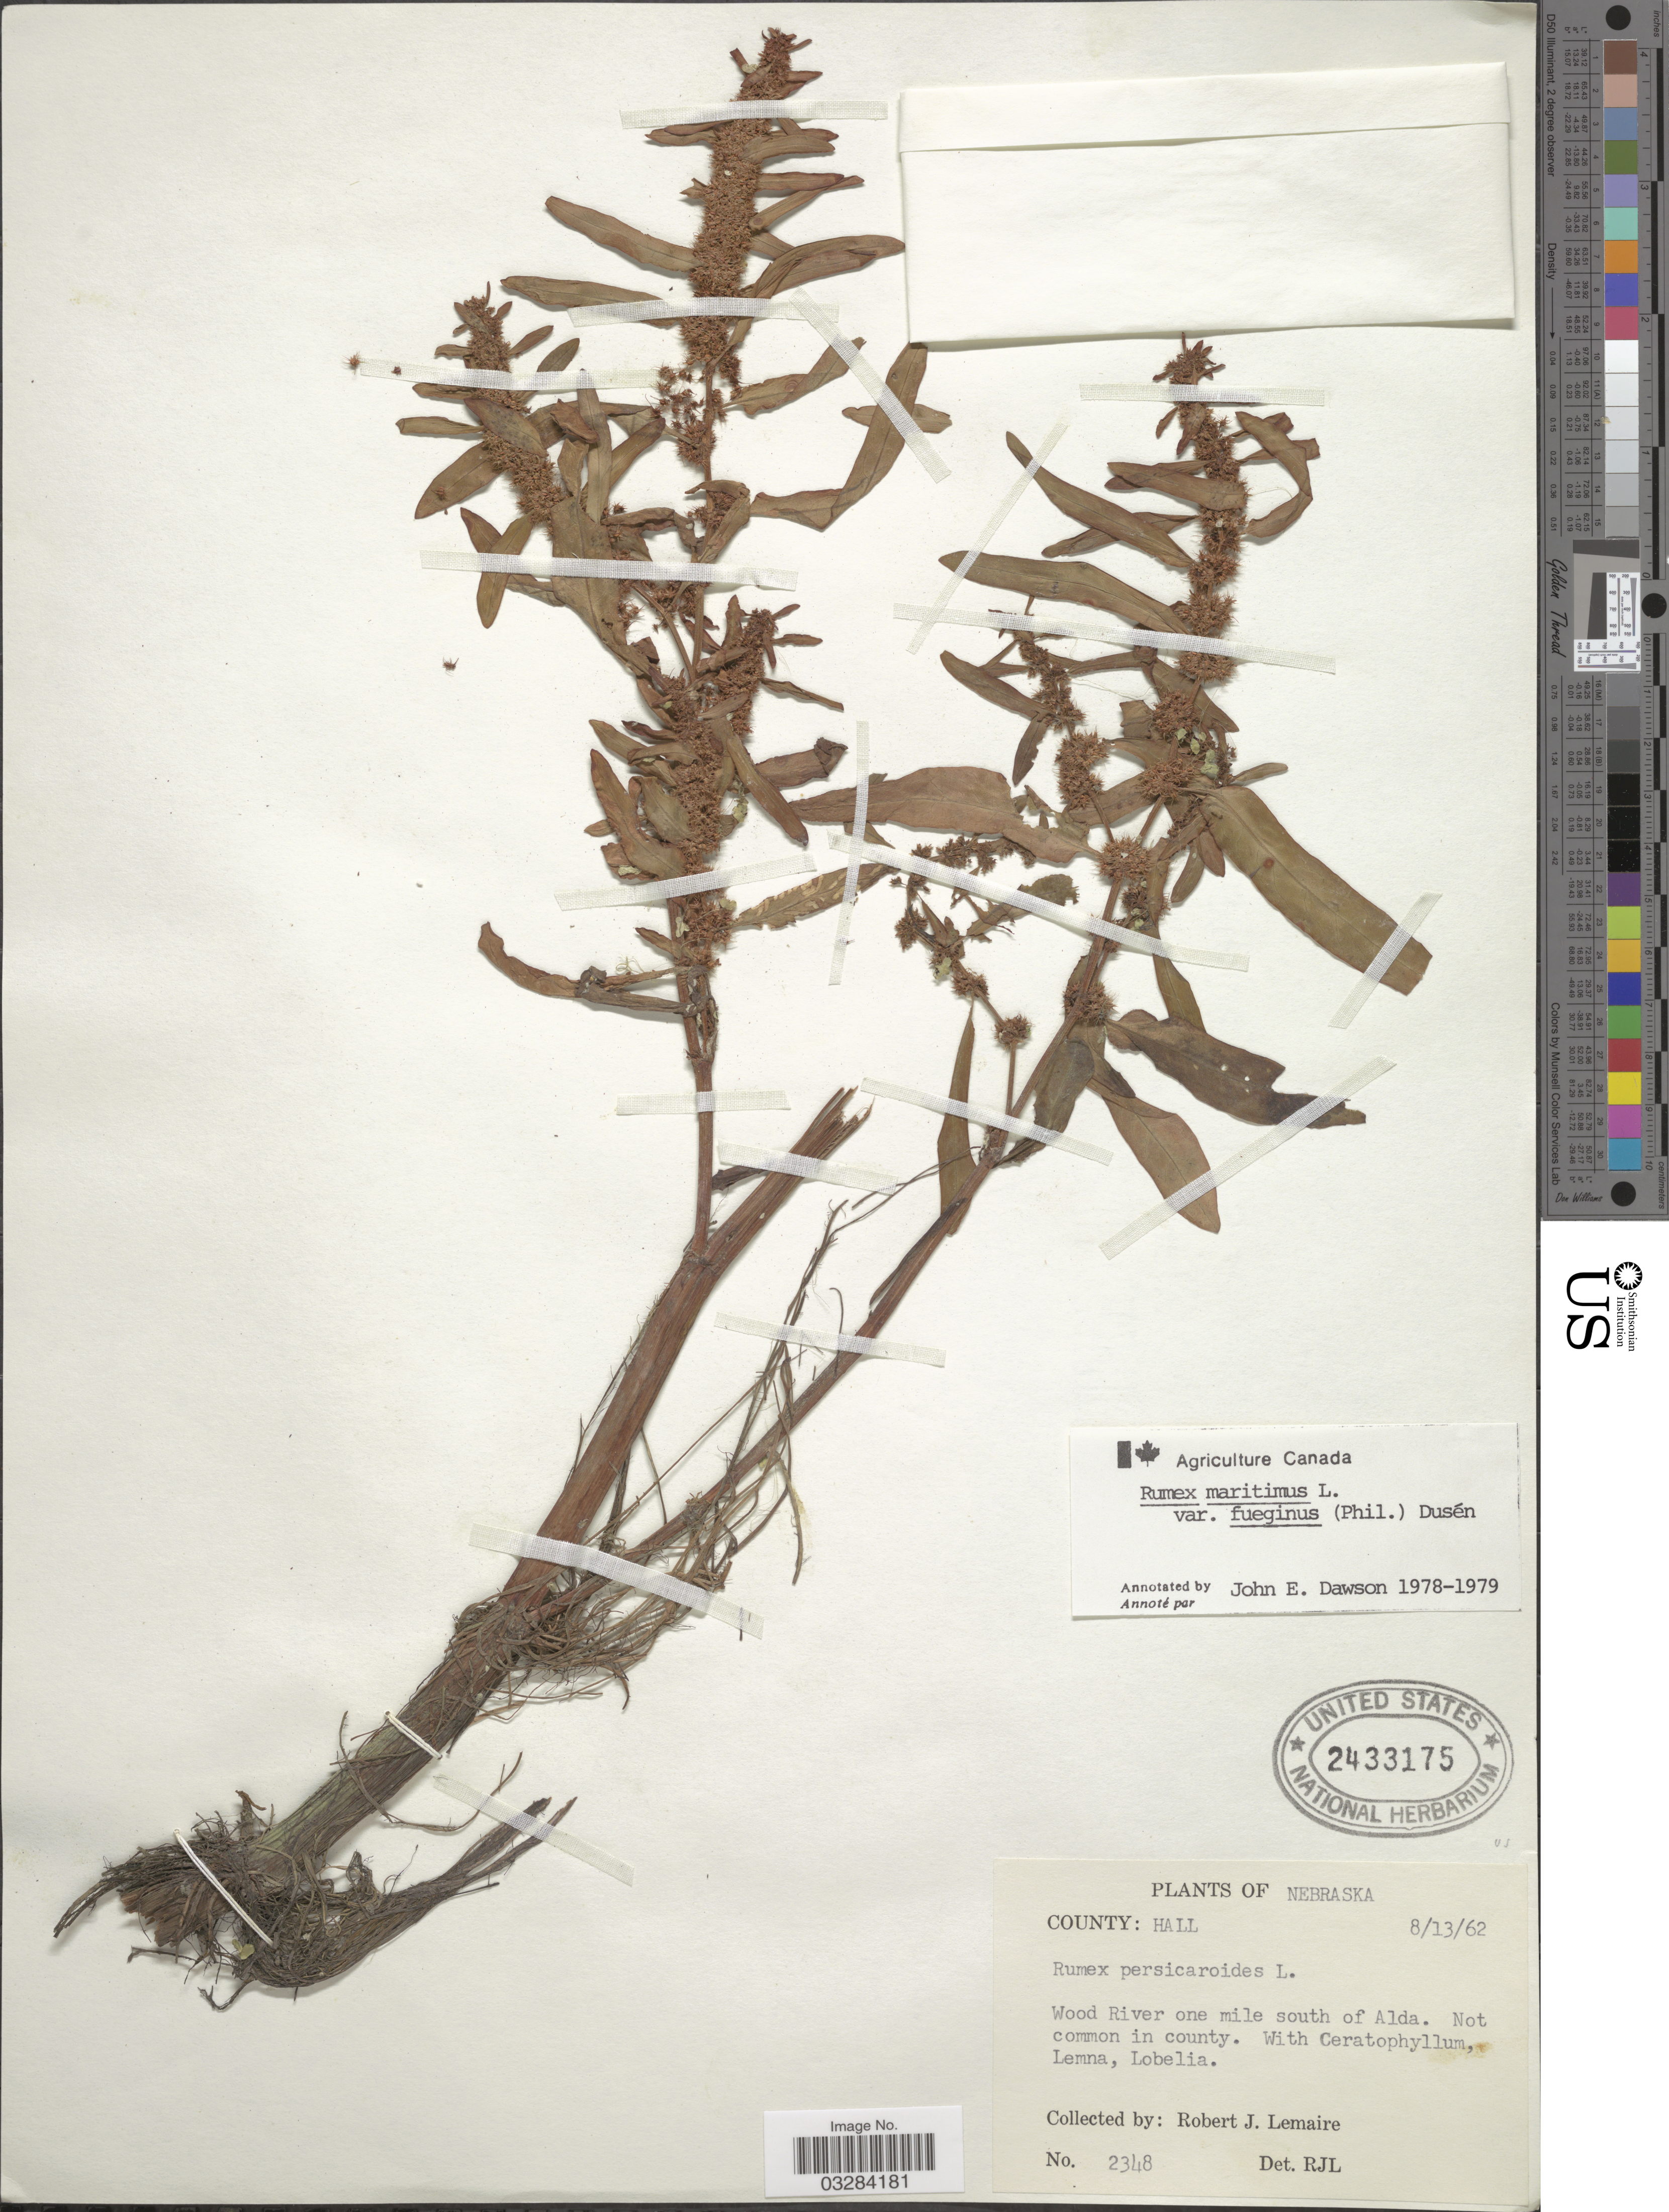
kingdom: Plantae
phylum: Tracheophyta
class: Magnoliopsida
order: Caryophyllales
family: Polygonaceae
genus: Rumex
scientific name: Rumex maritimus var. fueginus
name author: (Phil.) Dusén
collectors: R. J. Lemaire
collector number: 2348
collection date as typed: Transcribed d/m/y: 13/8/62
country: United States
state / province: Nebraska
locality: County: Hall. Wood River one mile south of Alda.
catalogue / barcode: US 2433175